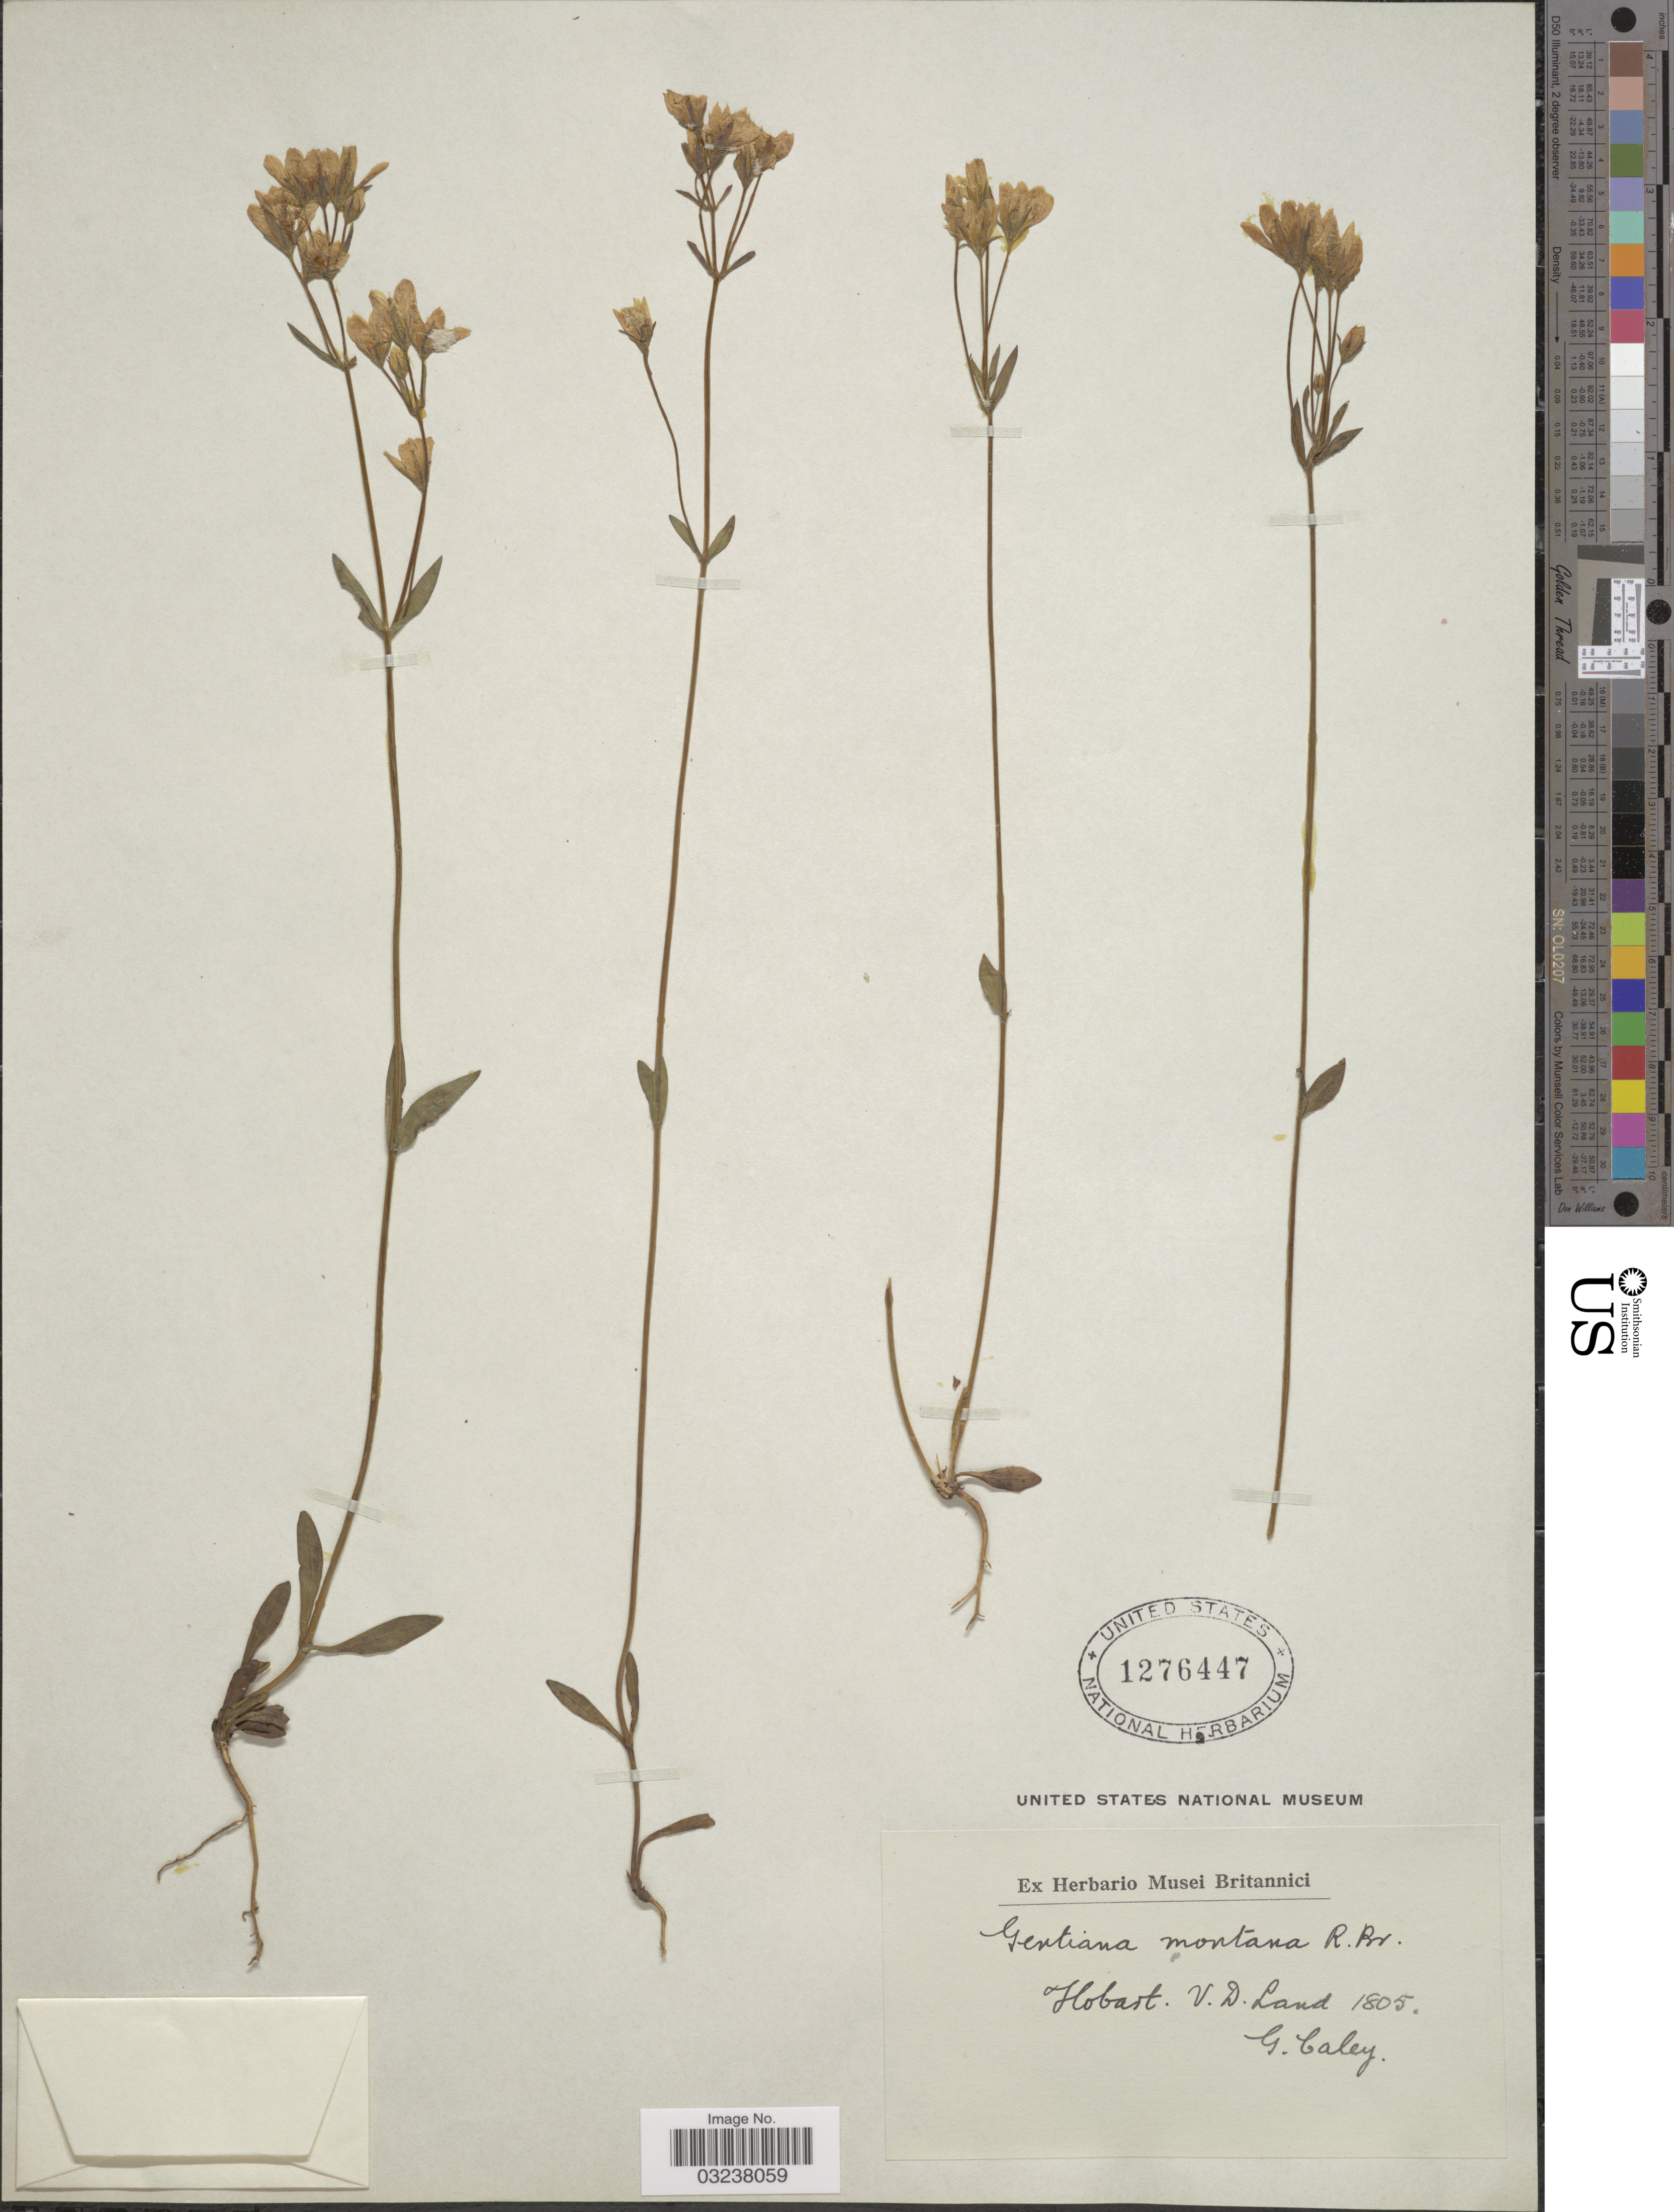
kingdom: Plantae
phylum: Tracheophyta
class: Magnoliopsida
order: Gentianales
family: Gentianaceae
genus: Gentianella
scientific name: Gentianella montana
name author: (G. Forst.) Holub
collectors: G. Caley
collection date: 1805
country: Australia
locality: Hobart. V. D. Land.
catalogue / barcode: US 1276447